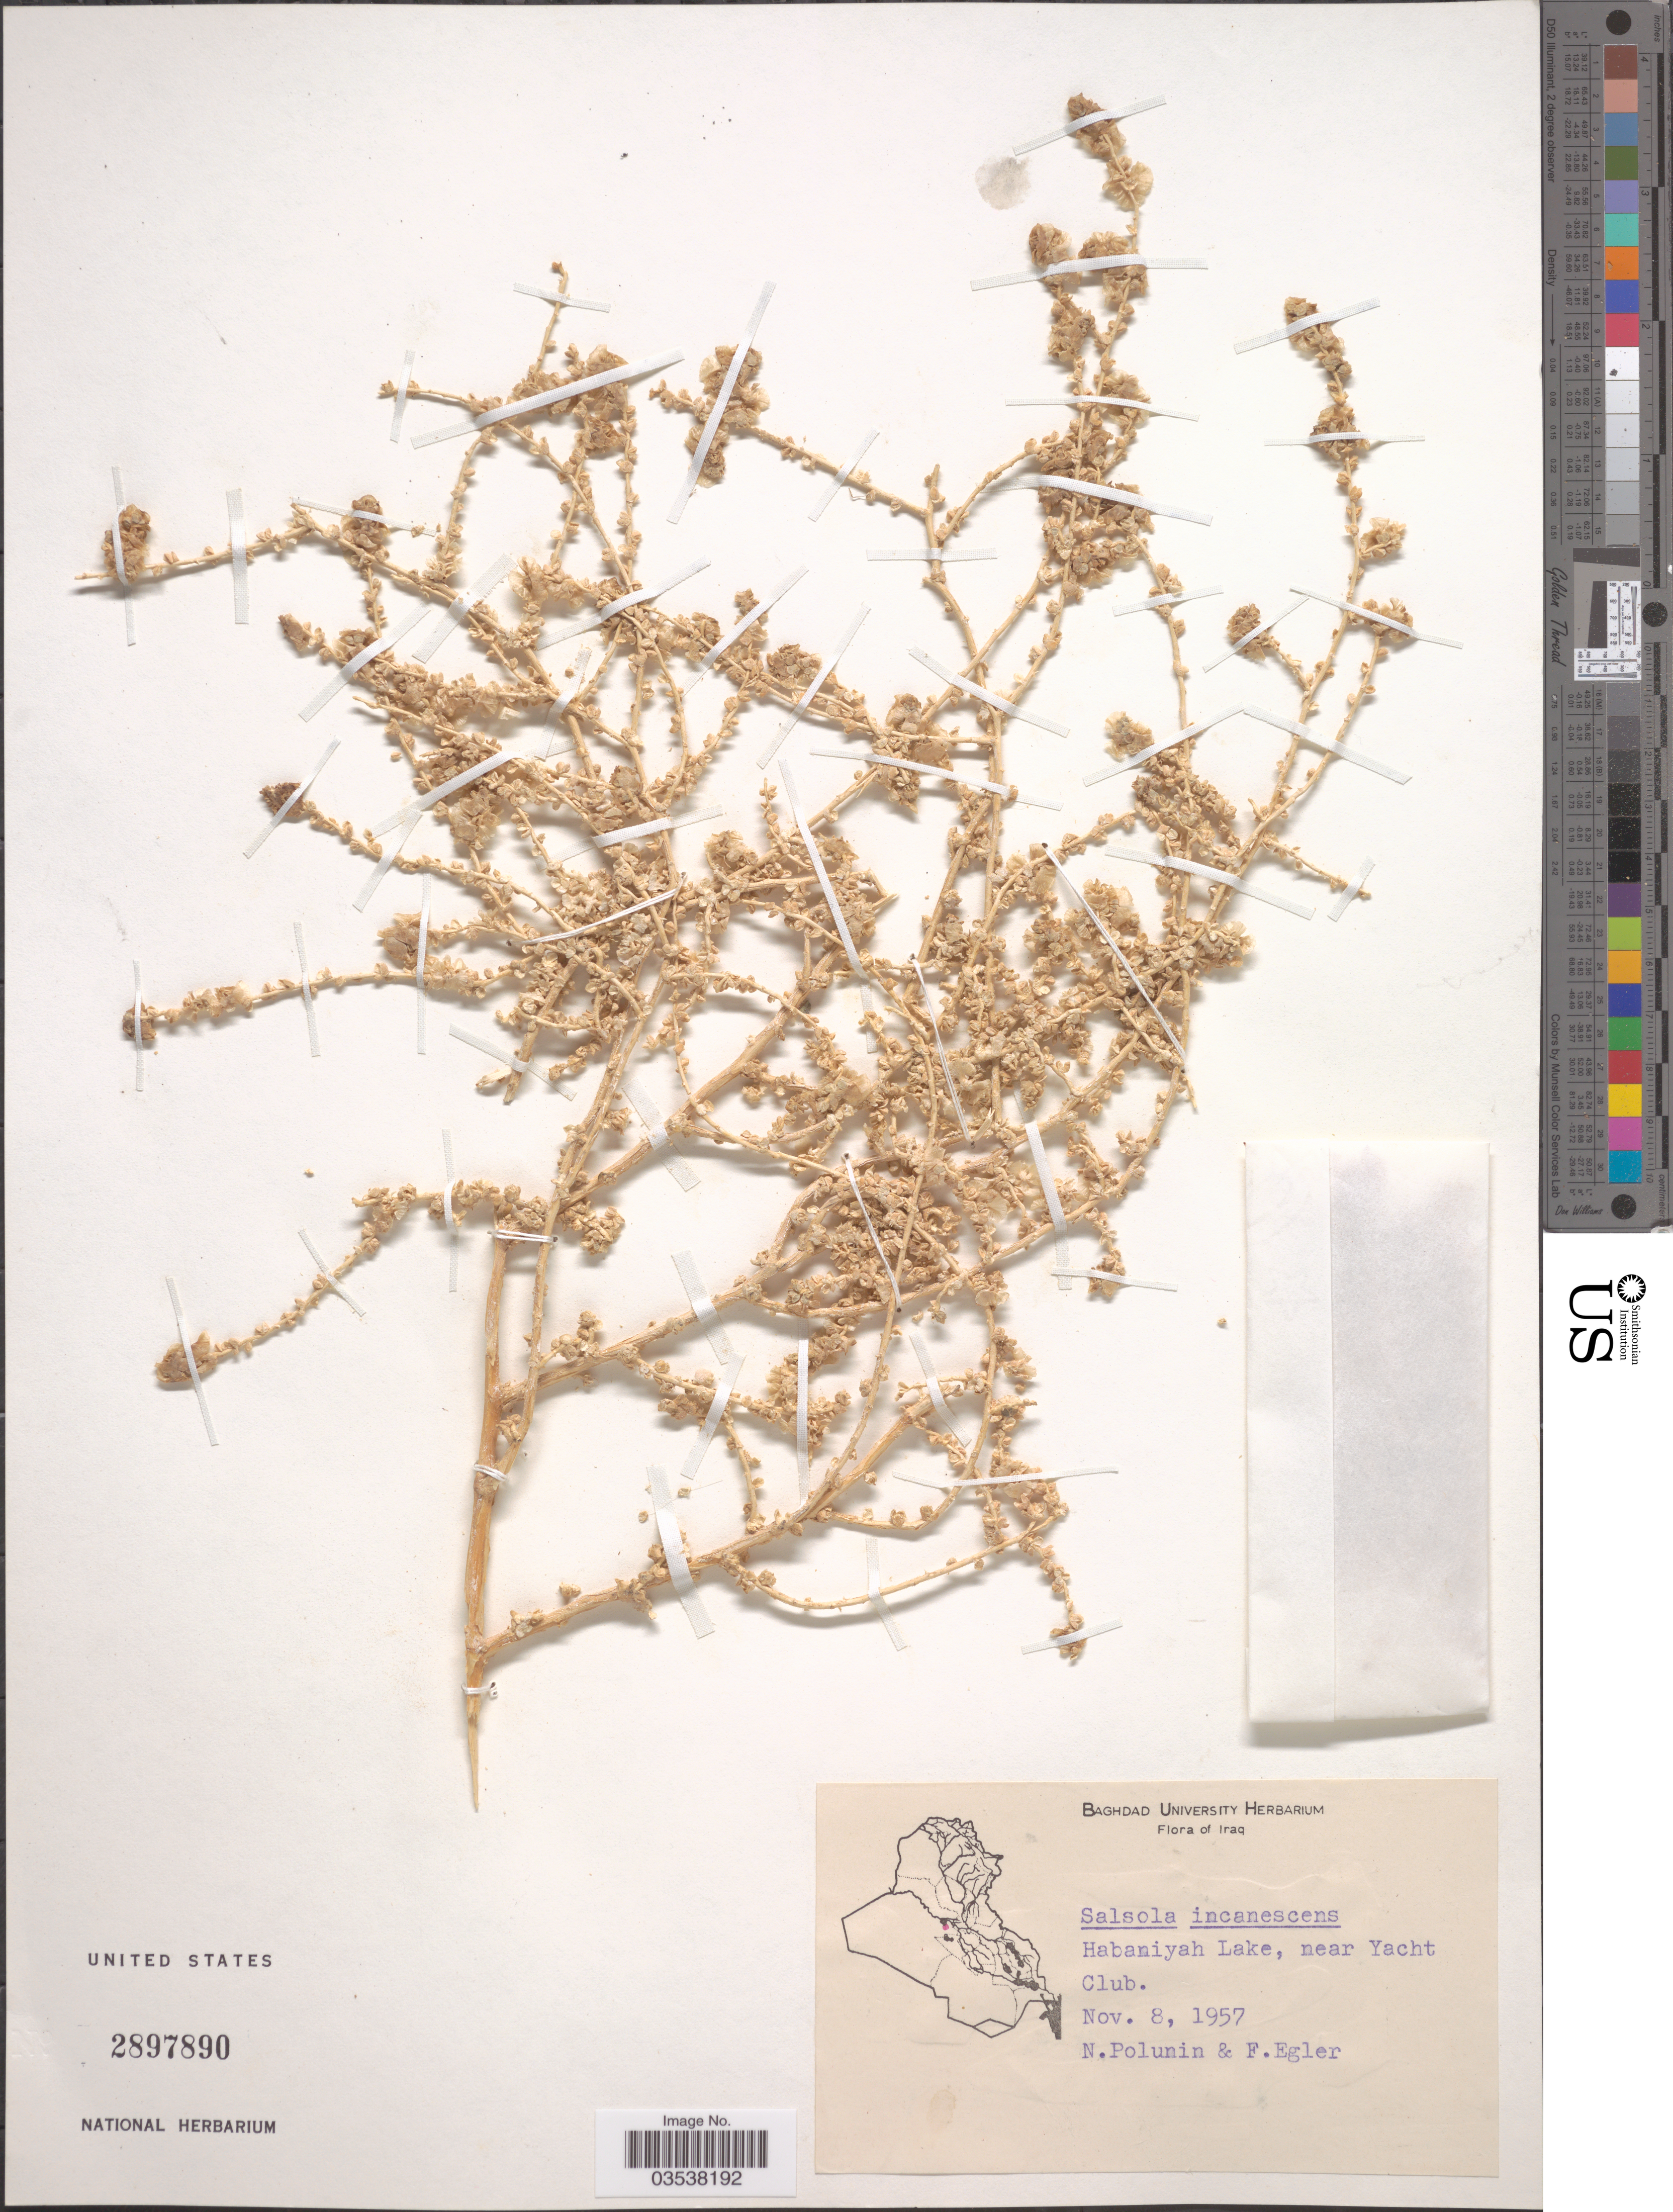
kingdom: Plantae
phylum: Tracheophyta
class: Magnoliopsida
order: Caryophyllales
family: Amaranthaceae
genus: Caroxylon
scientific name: Caroxylon incanescens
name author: (C.A. Mey.) Akhani & Roalson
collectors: N. V. Polunin & F. Egler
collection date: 1957-11-08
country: Iraq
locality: Habaniyah Lake, near Yacht Club.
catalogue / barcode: US 2897890